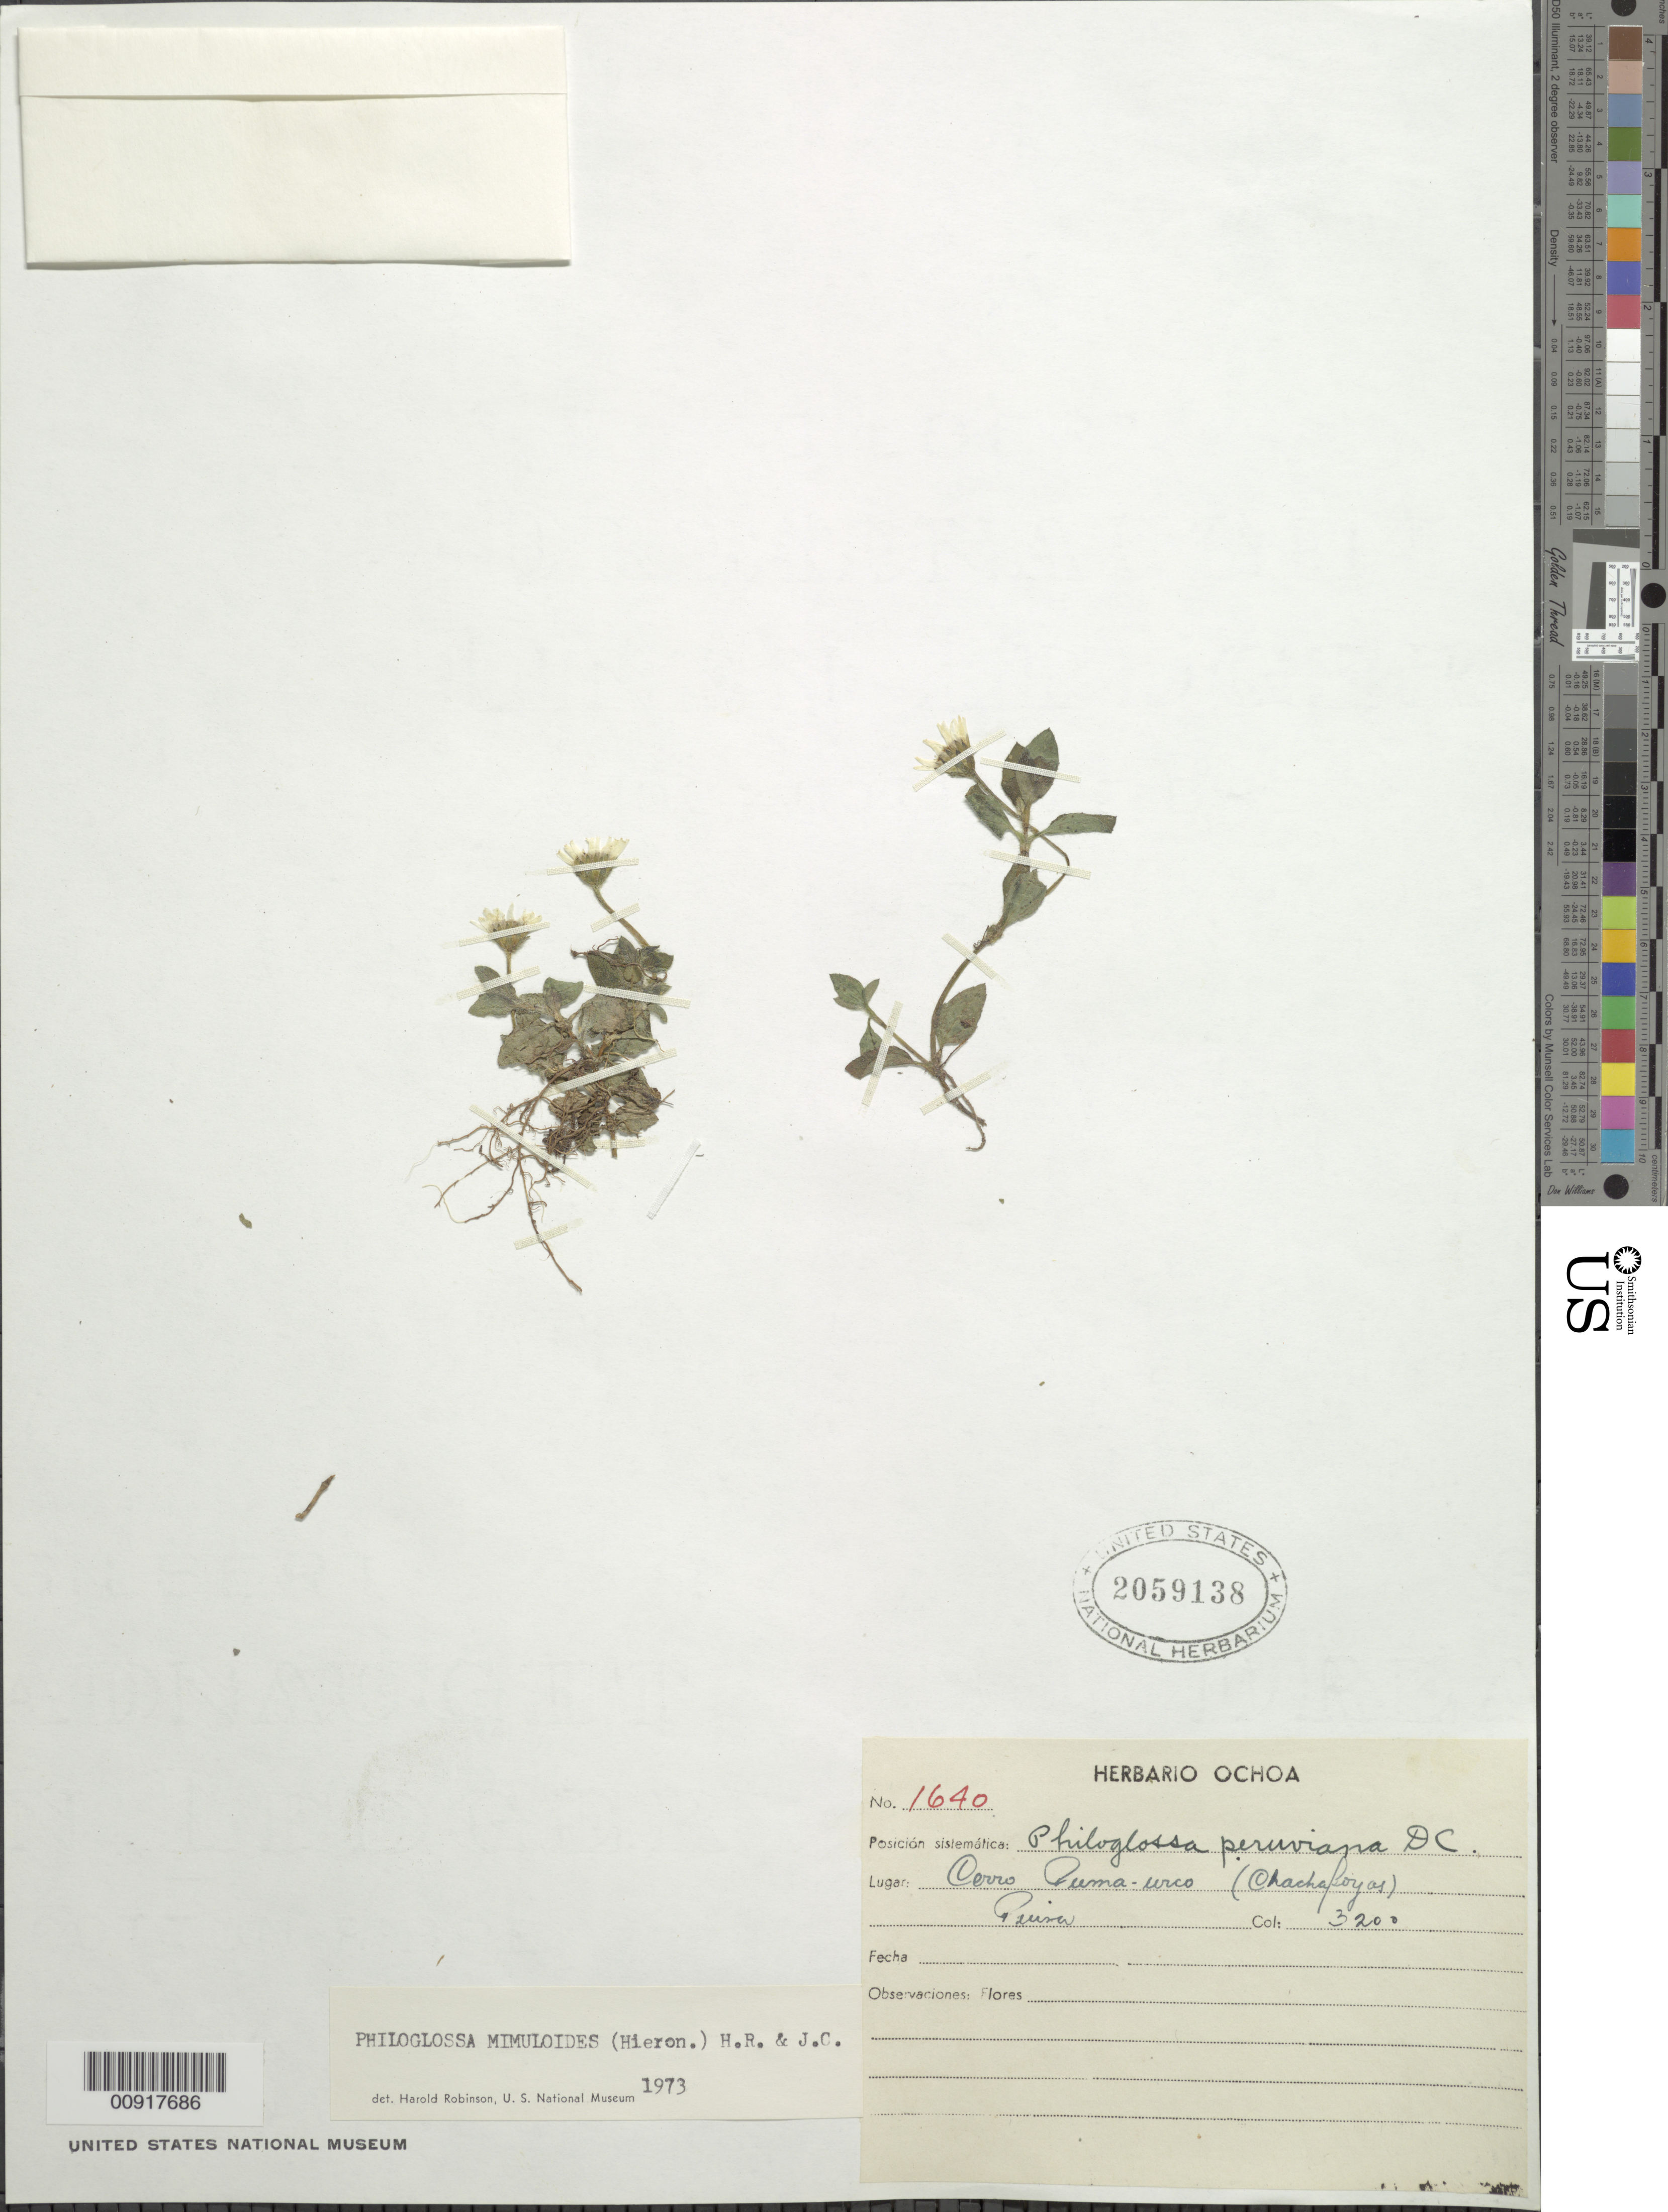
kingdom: Plantae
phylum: Tracheophyta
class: Magnoliopsida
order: Asterales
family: Asteraceae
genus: Philoglossa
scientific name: Philoglossa mimuloides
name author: (Hieron.) H. Rob. & Brettell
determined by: Robinson, Harold E., (US)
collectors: -. Ochoa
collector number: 1640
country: Peru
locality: Chachapoyas, Cerro Puma-urco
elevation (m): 3200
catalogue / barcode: US 2059138